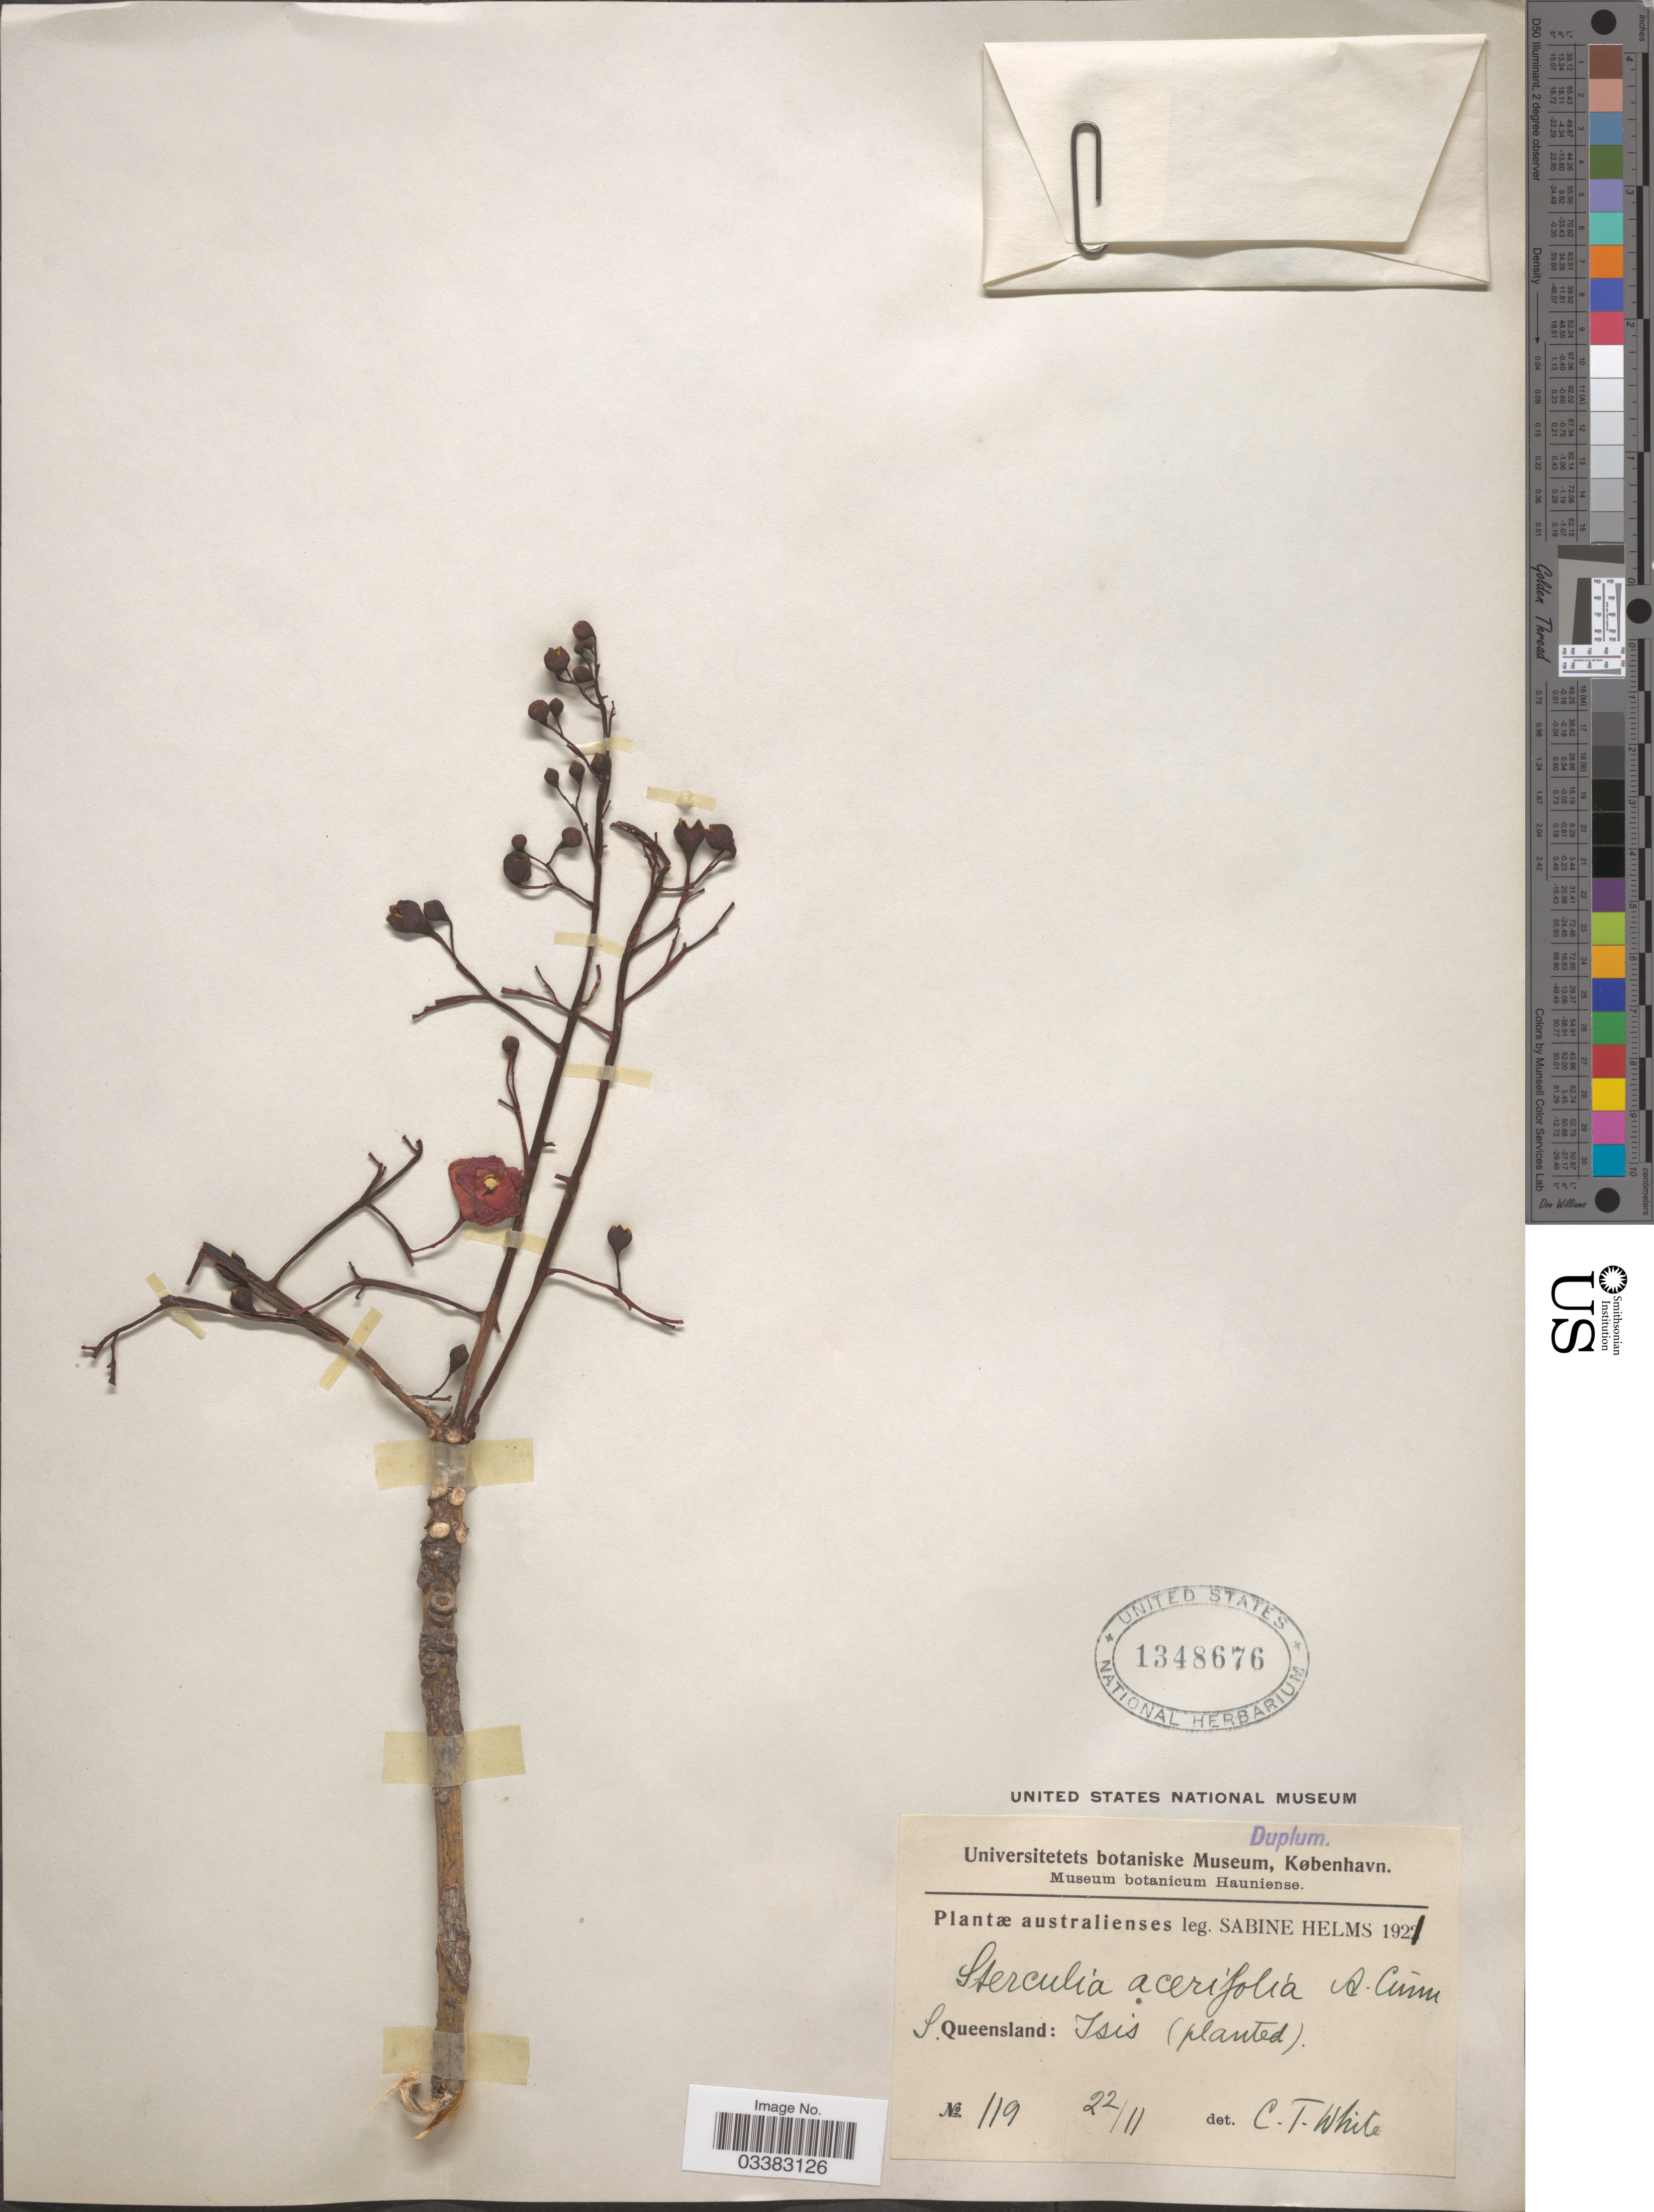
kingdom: Plantae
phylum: Tracheophyta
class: Magnoliopsida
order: Malvales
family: Malvaceae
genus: Brachychiton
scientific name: Brachychiton acerifolius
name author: (A. Cunn. ex G. Don) F. Muell.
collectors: S. Helms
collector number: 119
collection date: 1921-11-22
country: Australia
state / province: Queensland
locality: S. Queensland: Isis.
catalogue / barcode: US 1348676